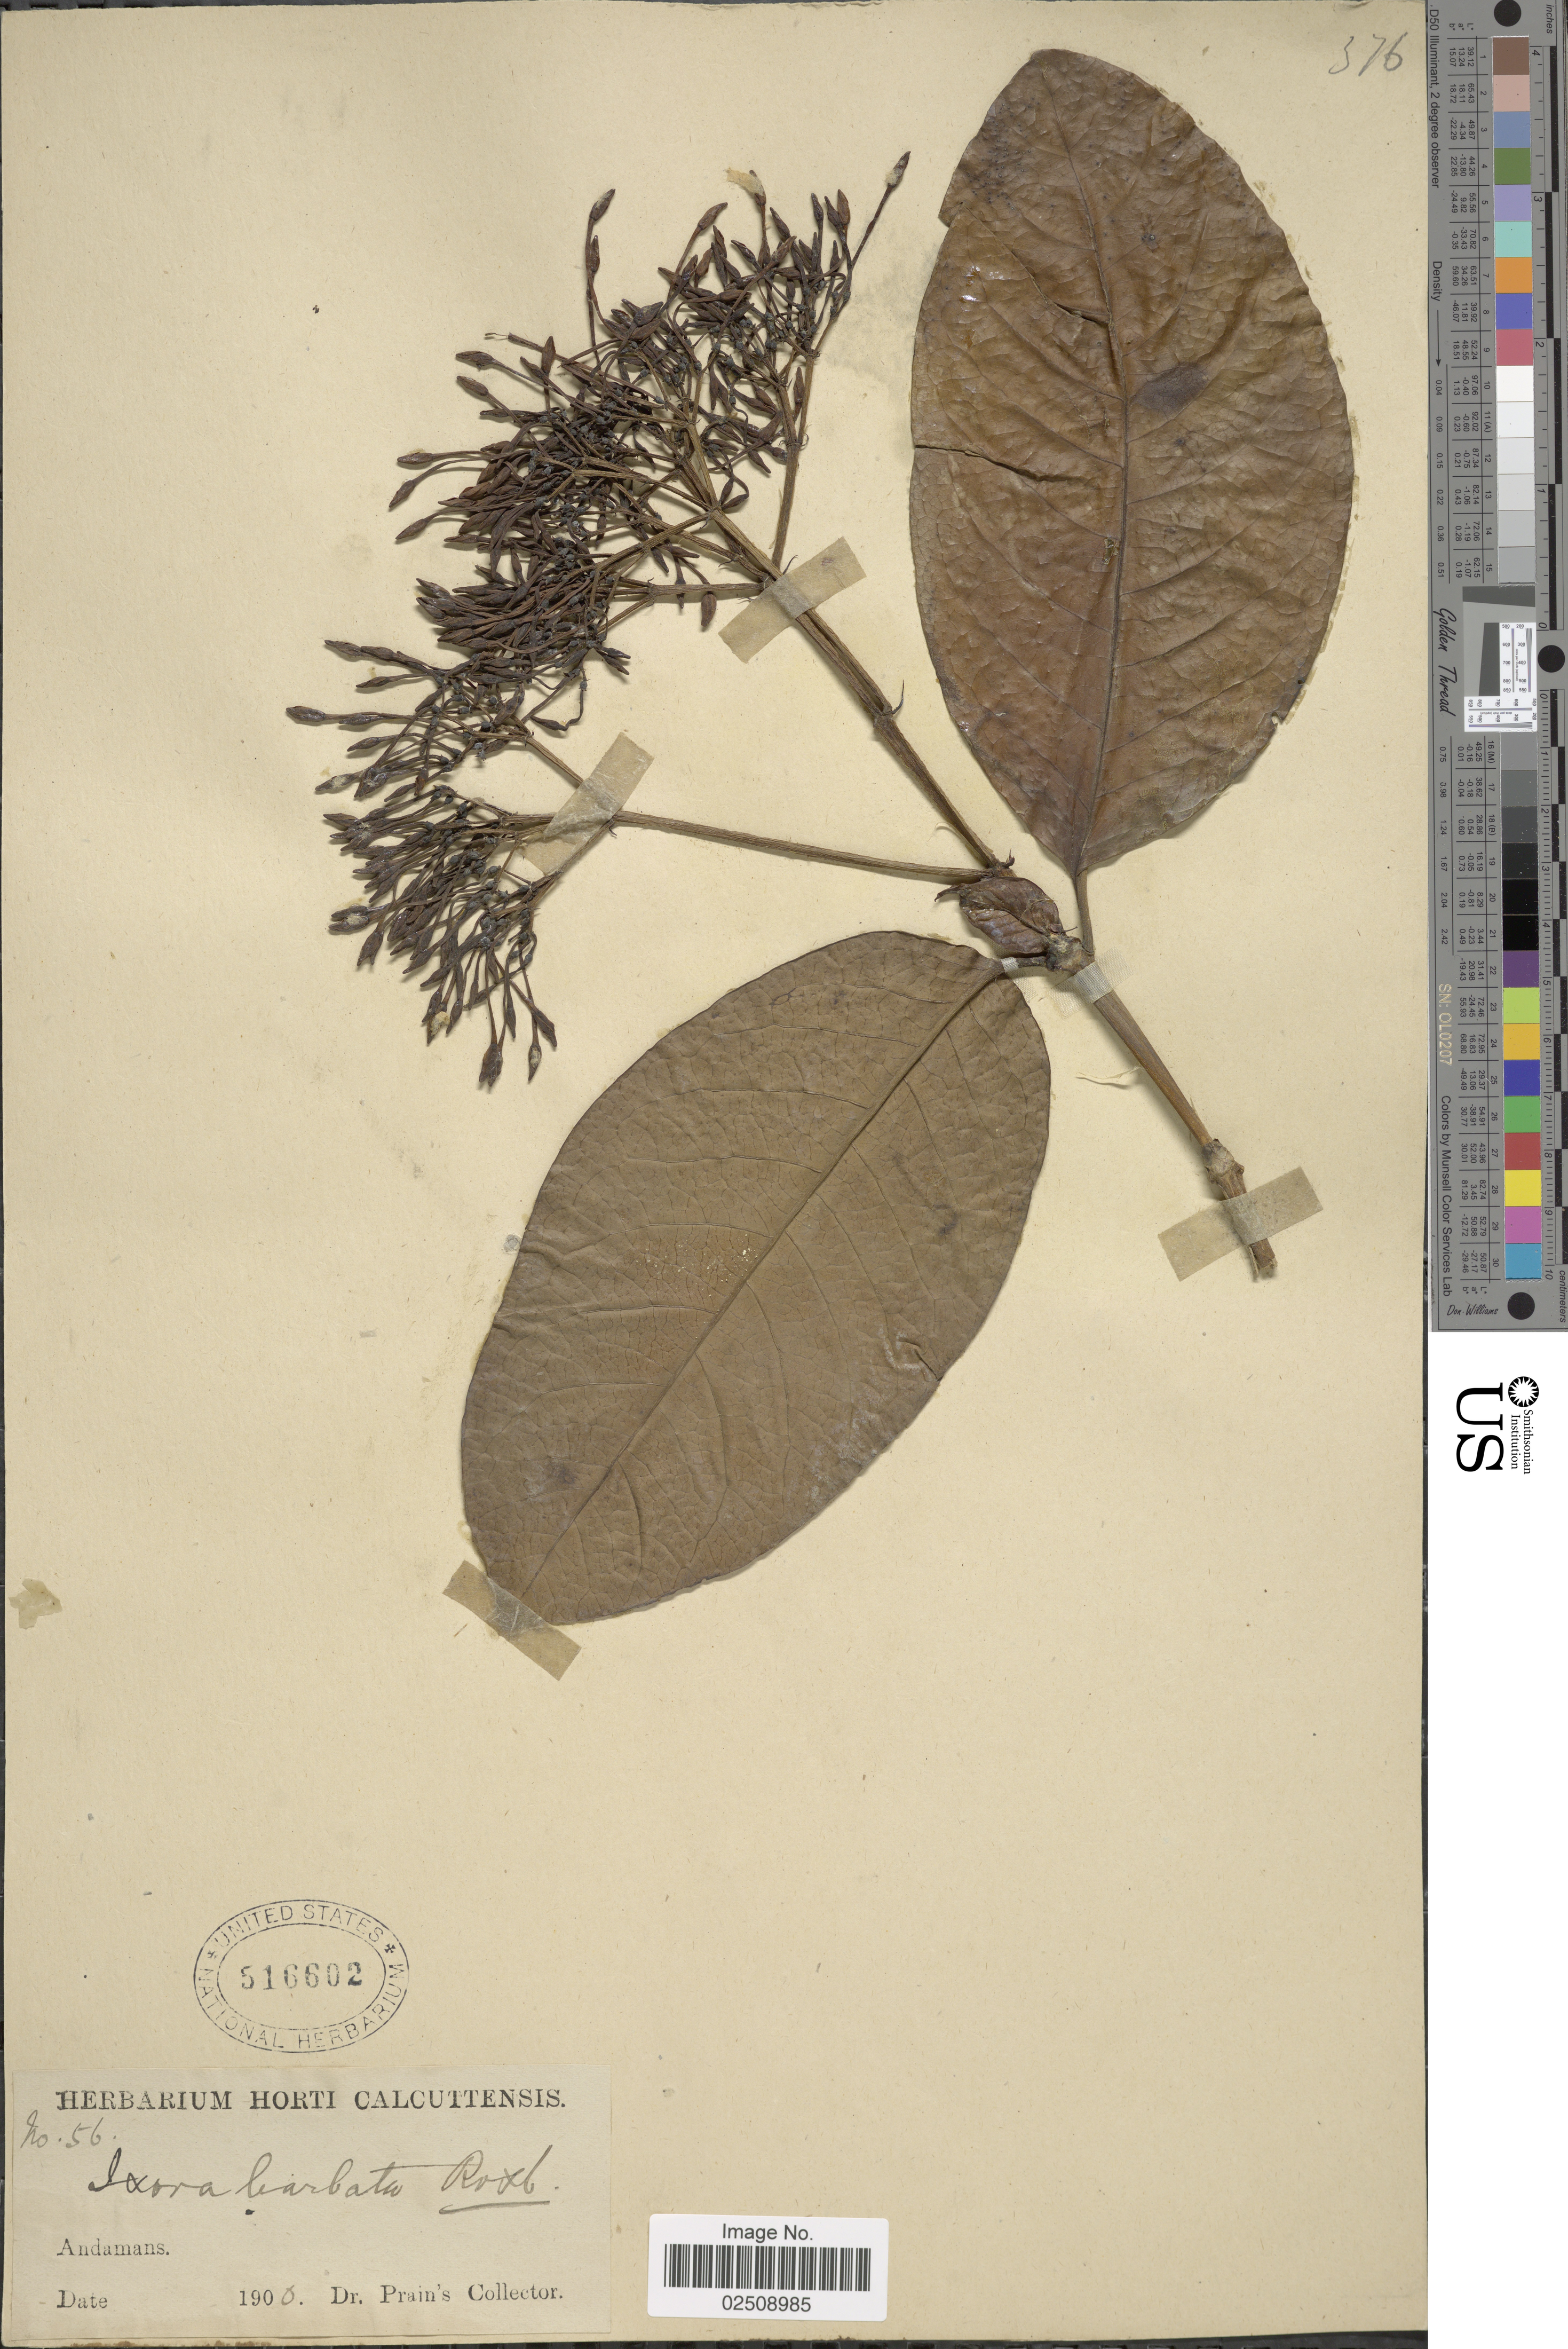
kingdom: Plantae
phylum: Tracheophyta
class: Magnoliopsida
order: Gentianales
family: Rubiaceae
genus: Ixora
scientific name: Ixora barbata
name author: Roxb. ex Sm.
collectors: Dr. Prain's collector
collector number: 56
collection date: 1906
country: India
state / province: Andaman and Nicobar Islands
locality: Andamans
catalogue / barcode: US 516602